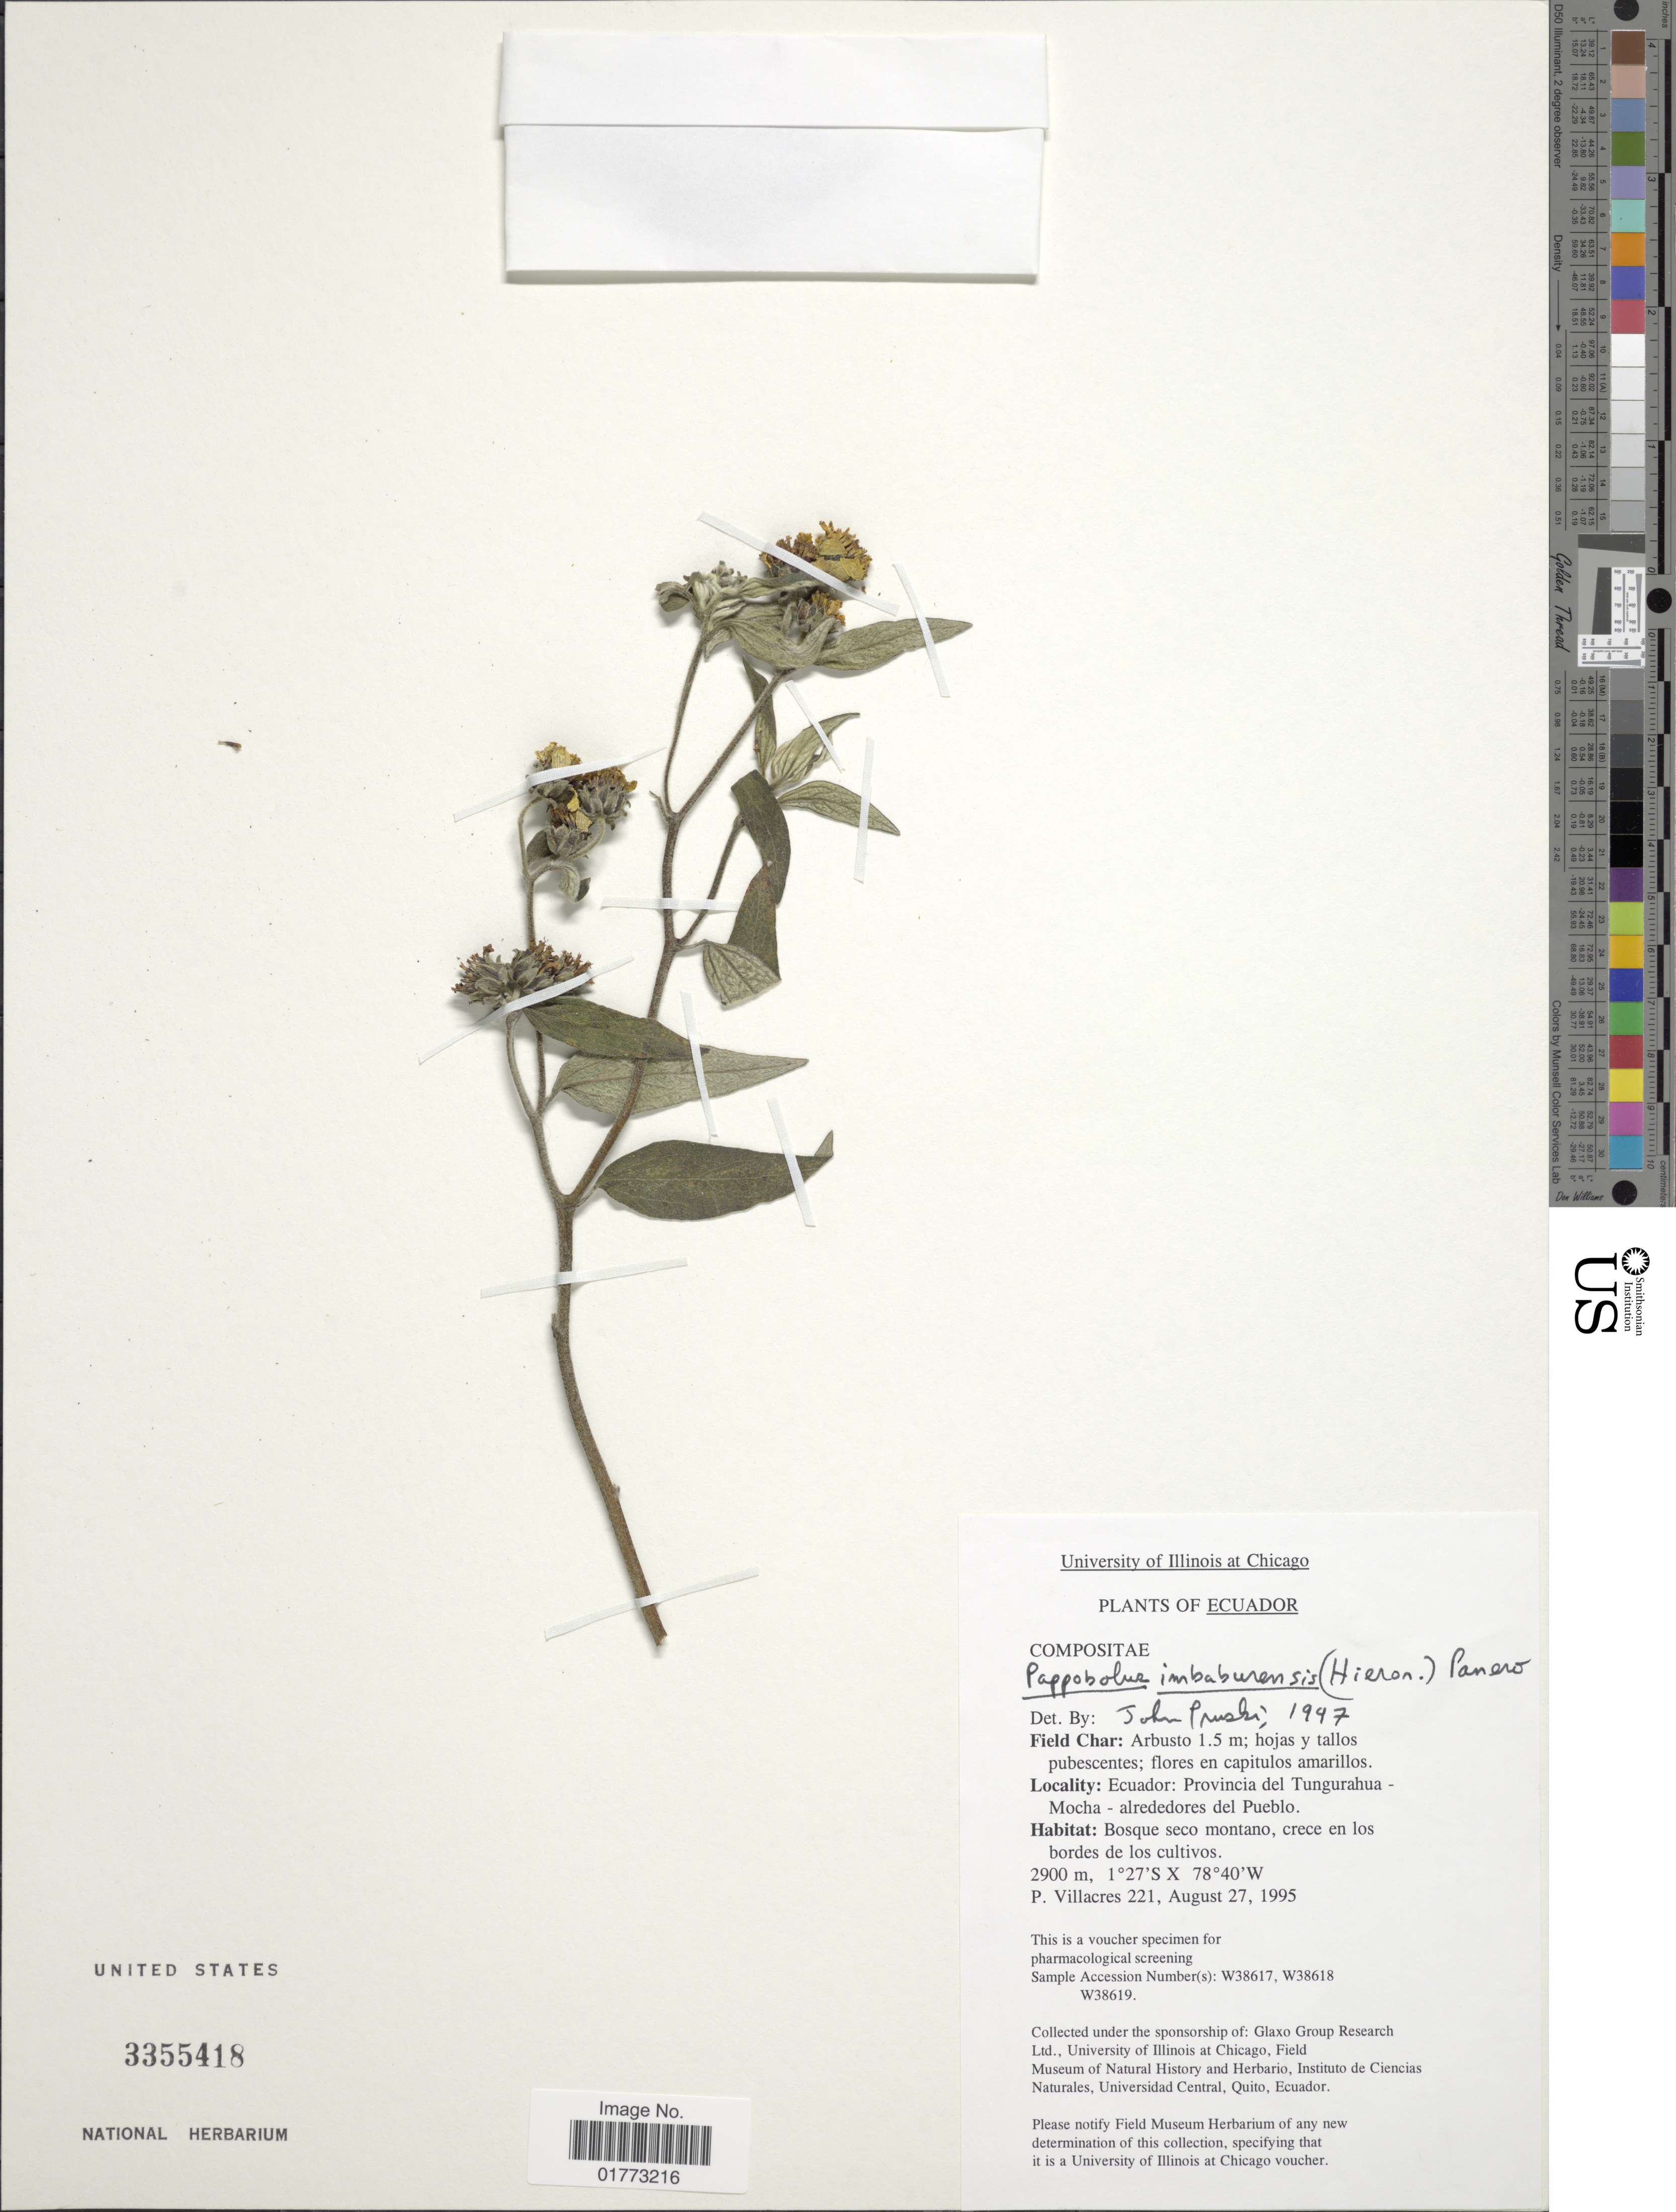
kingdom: Plantae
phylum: Tracheophyta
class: Magnoliopsida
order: Asterales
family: Asteraceae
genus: Pappobolus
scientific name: Pappobolus imbaburensis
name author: (Hieron.) Panero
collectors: P. Villacres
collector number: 221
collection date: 1995-08-27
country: Ecuador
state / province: Tungurahua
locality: Mocha, alrededores del Pueblo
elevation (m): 2900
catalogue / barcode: US 3355418